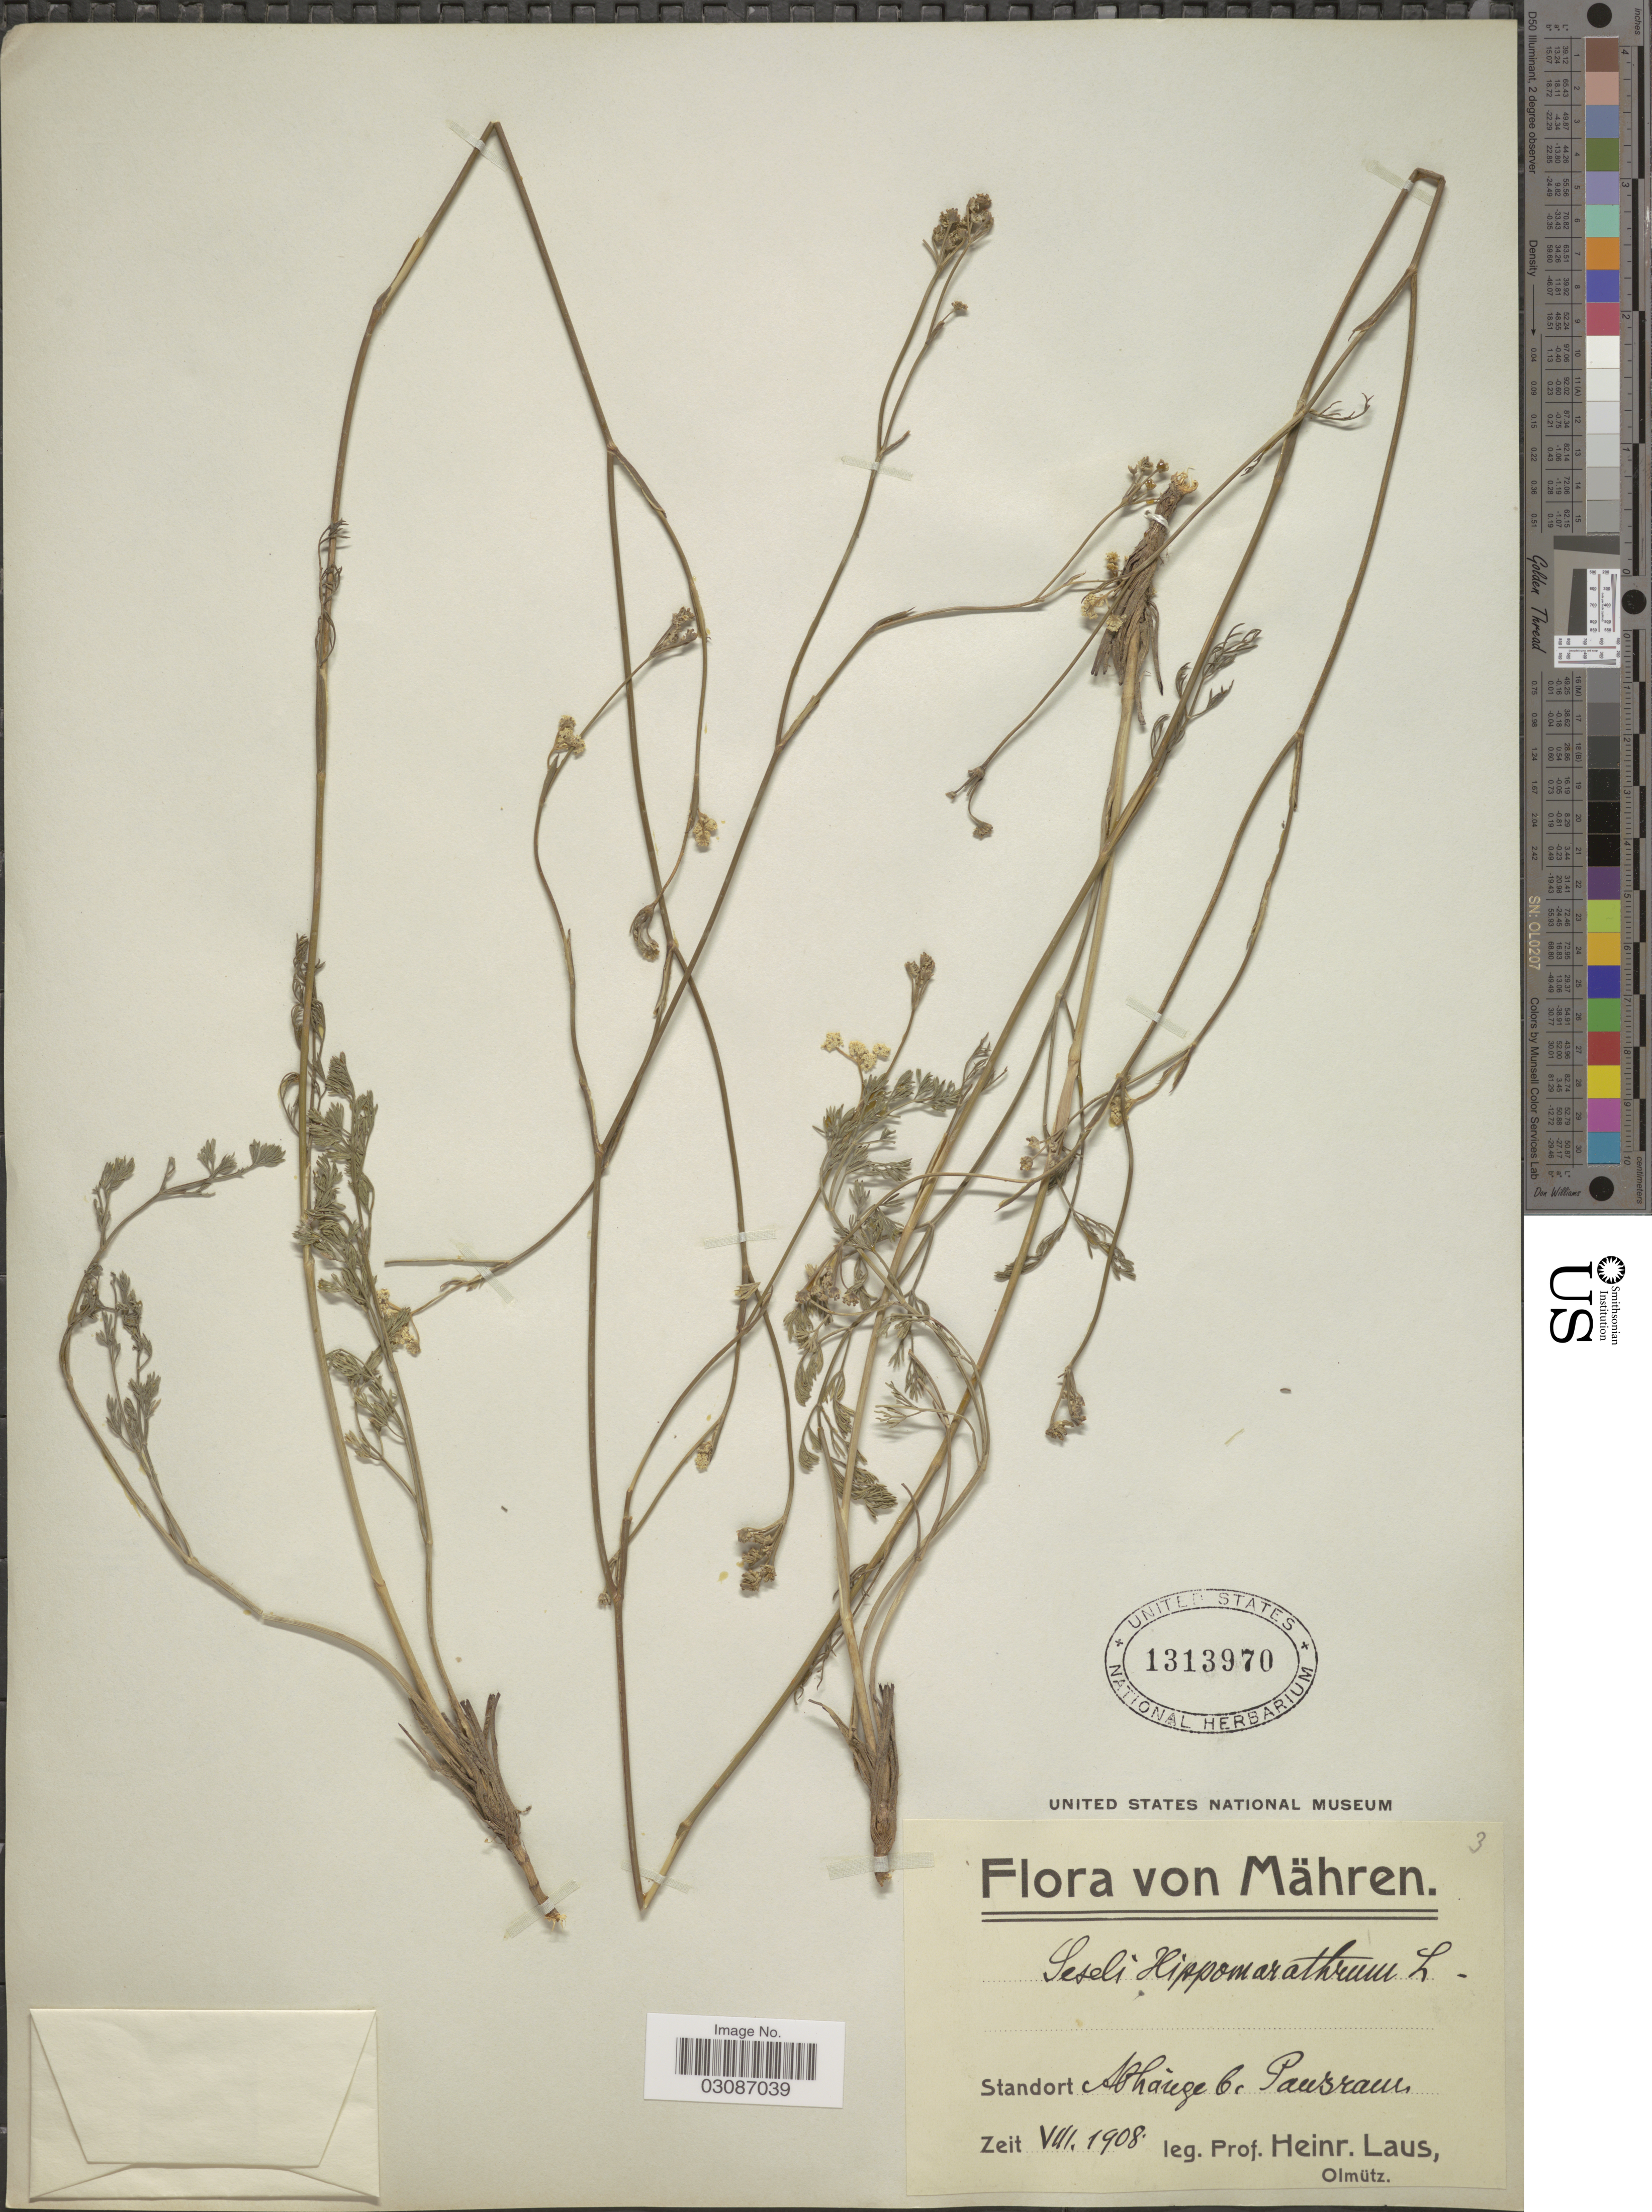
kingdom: Plantae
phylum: Tracheophyta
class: Magnoliopsida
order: Apiales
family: Apiaceae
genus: Seseli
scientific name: Seseli hippomarathrum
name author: Jacq.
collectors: H. Laus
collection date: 1908-08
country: Czechia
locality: Mähren. Abhänge b. Pausram.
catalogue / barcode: US 1313970